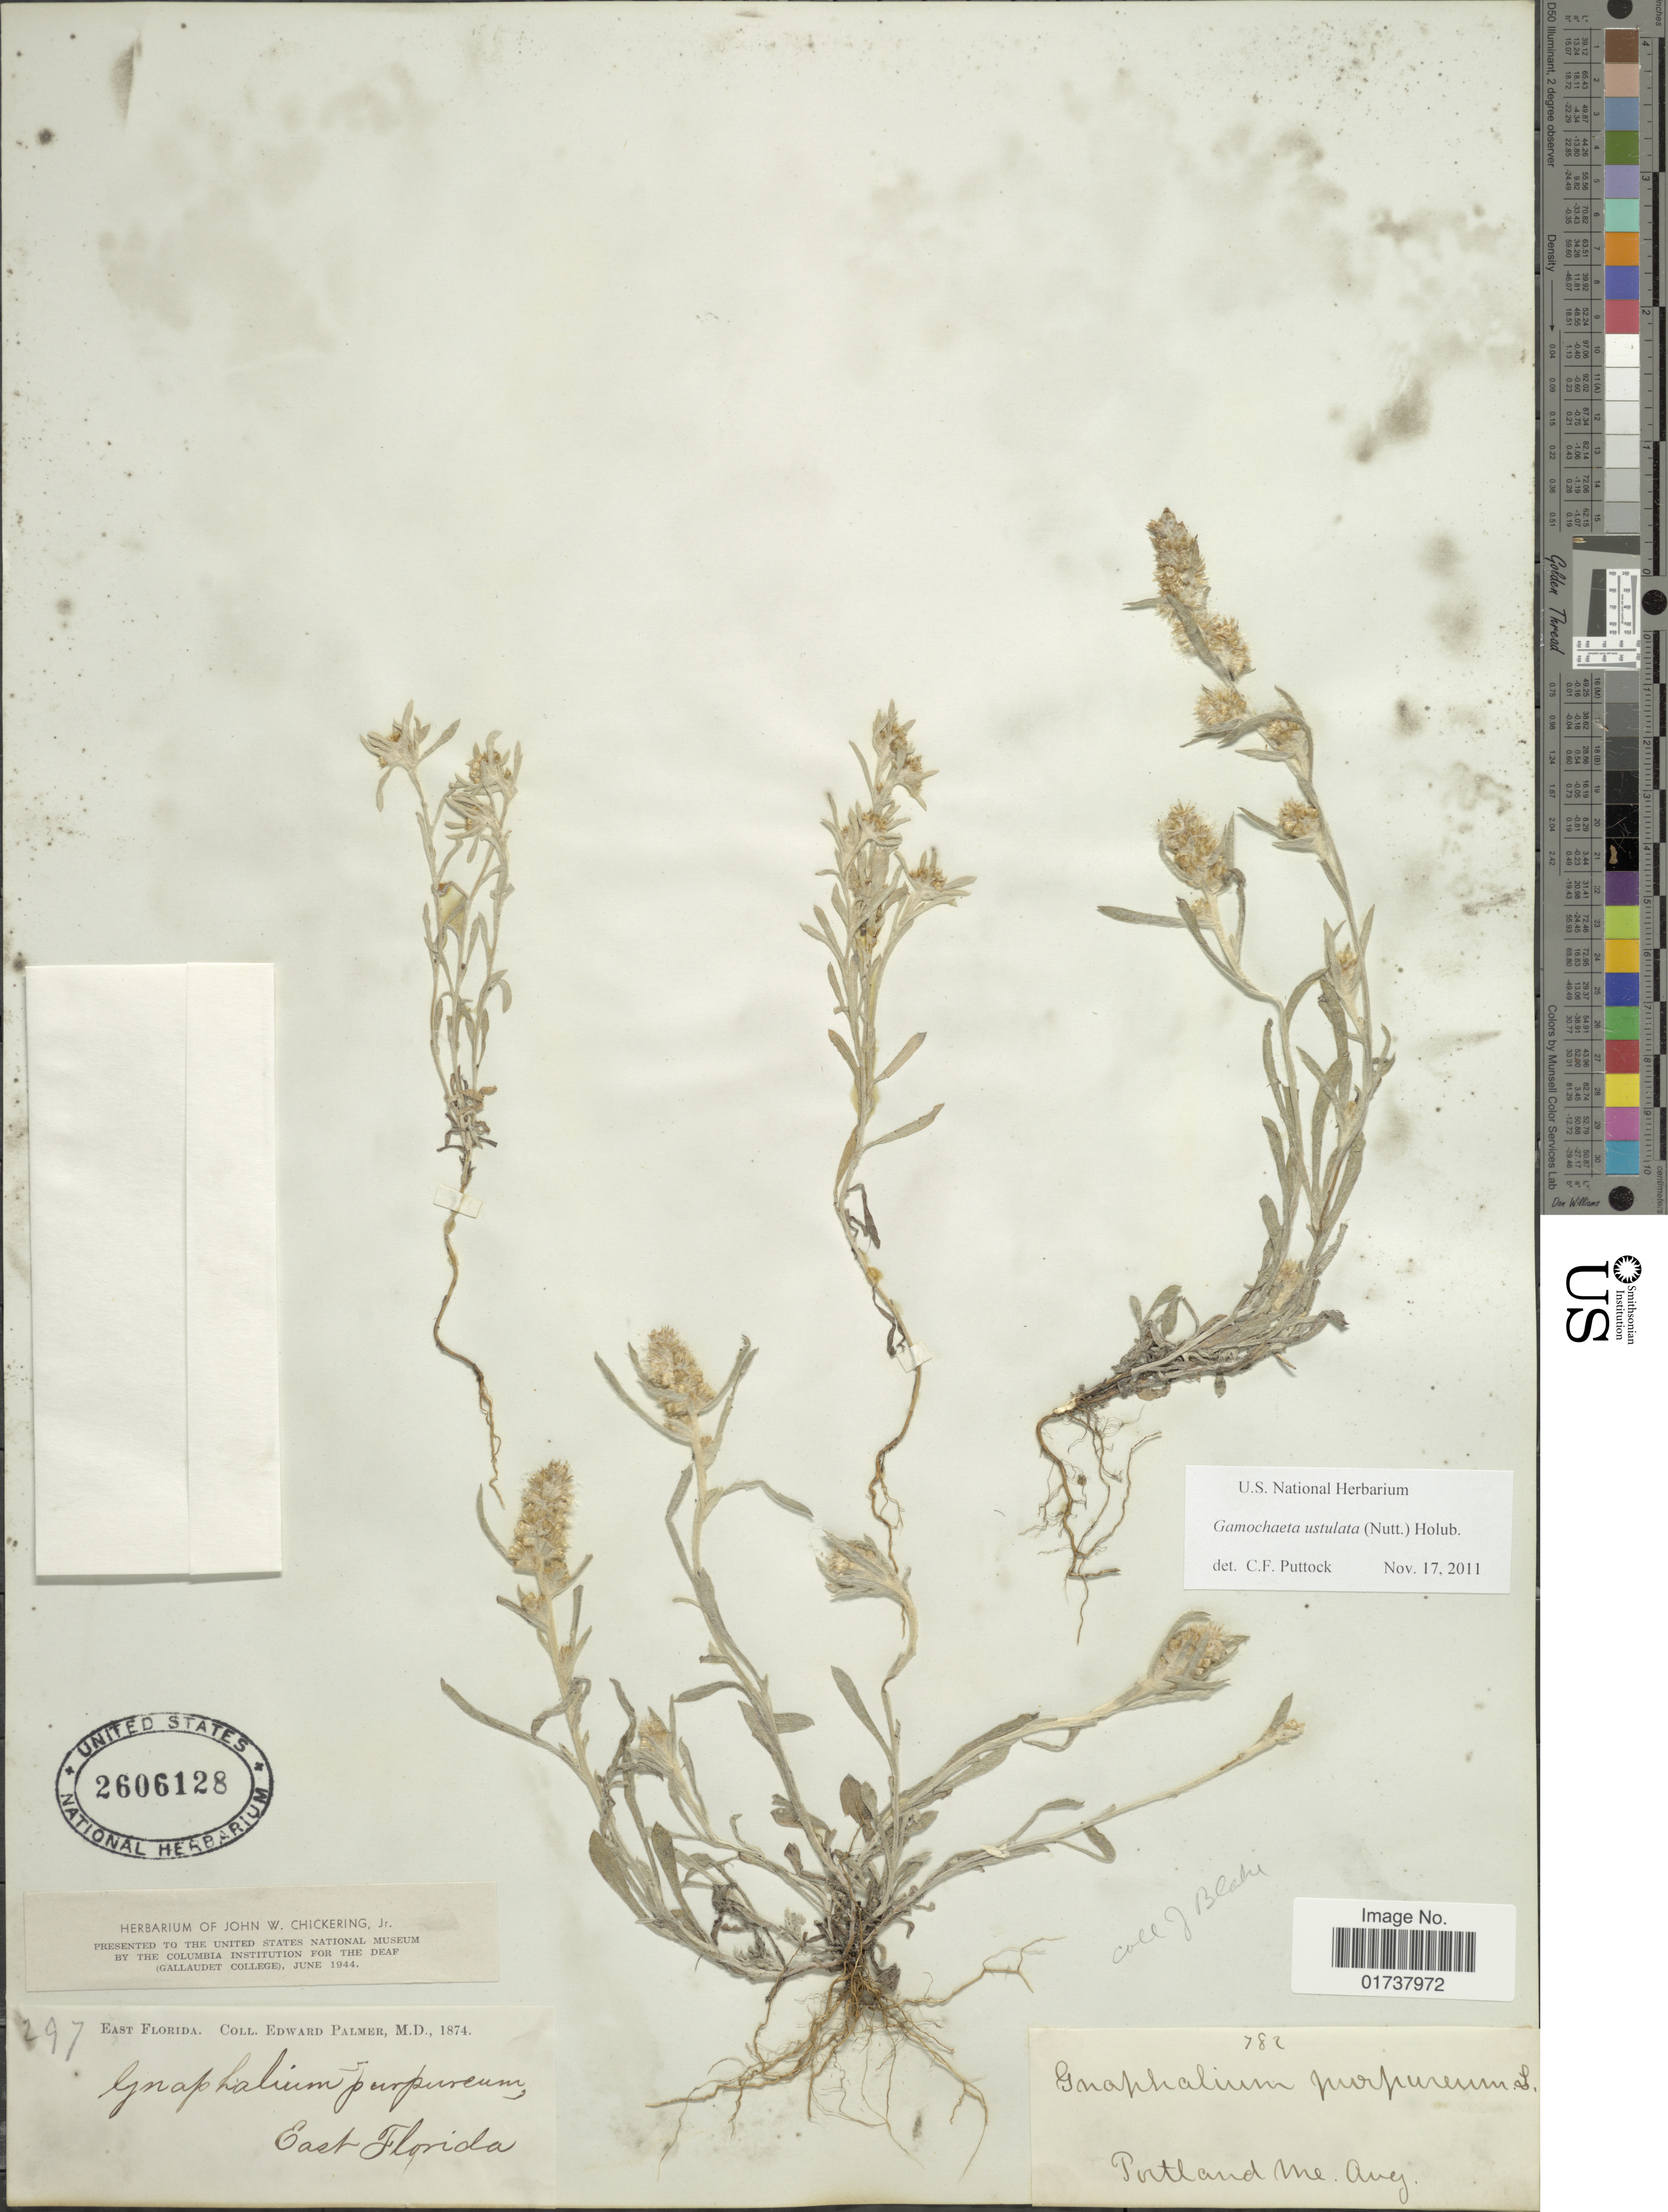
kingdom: Plantae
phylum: Tracheophyta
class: Magnoliopsida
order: Asterales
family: Asteraceae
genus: Gamochaeta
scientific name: Gamochaeta purpurea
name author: (L.) Cabrera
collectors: E. Palmer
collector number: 297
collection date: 1874-08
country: United States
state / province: Maine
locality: Portland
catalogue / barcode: US 20606128